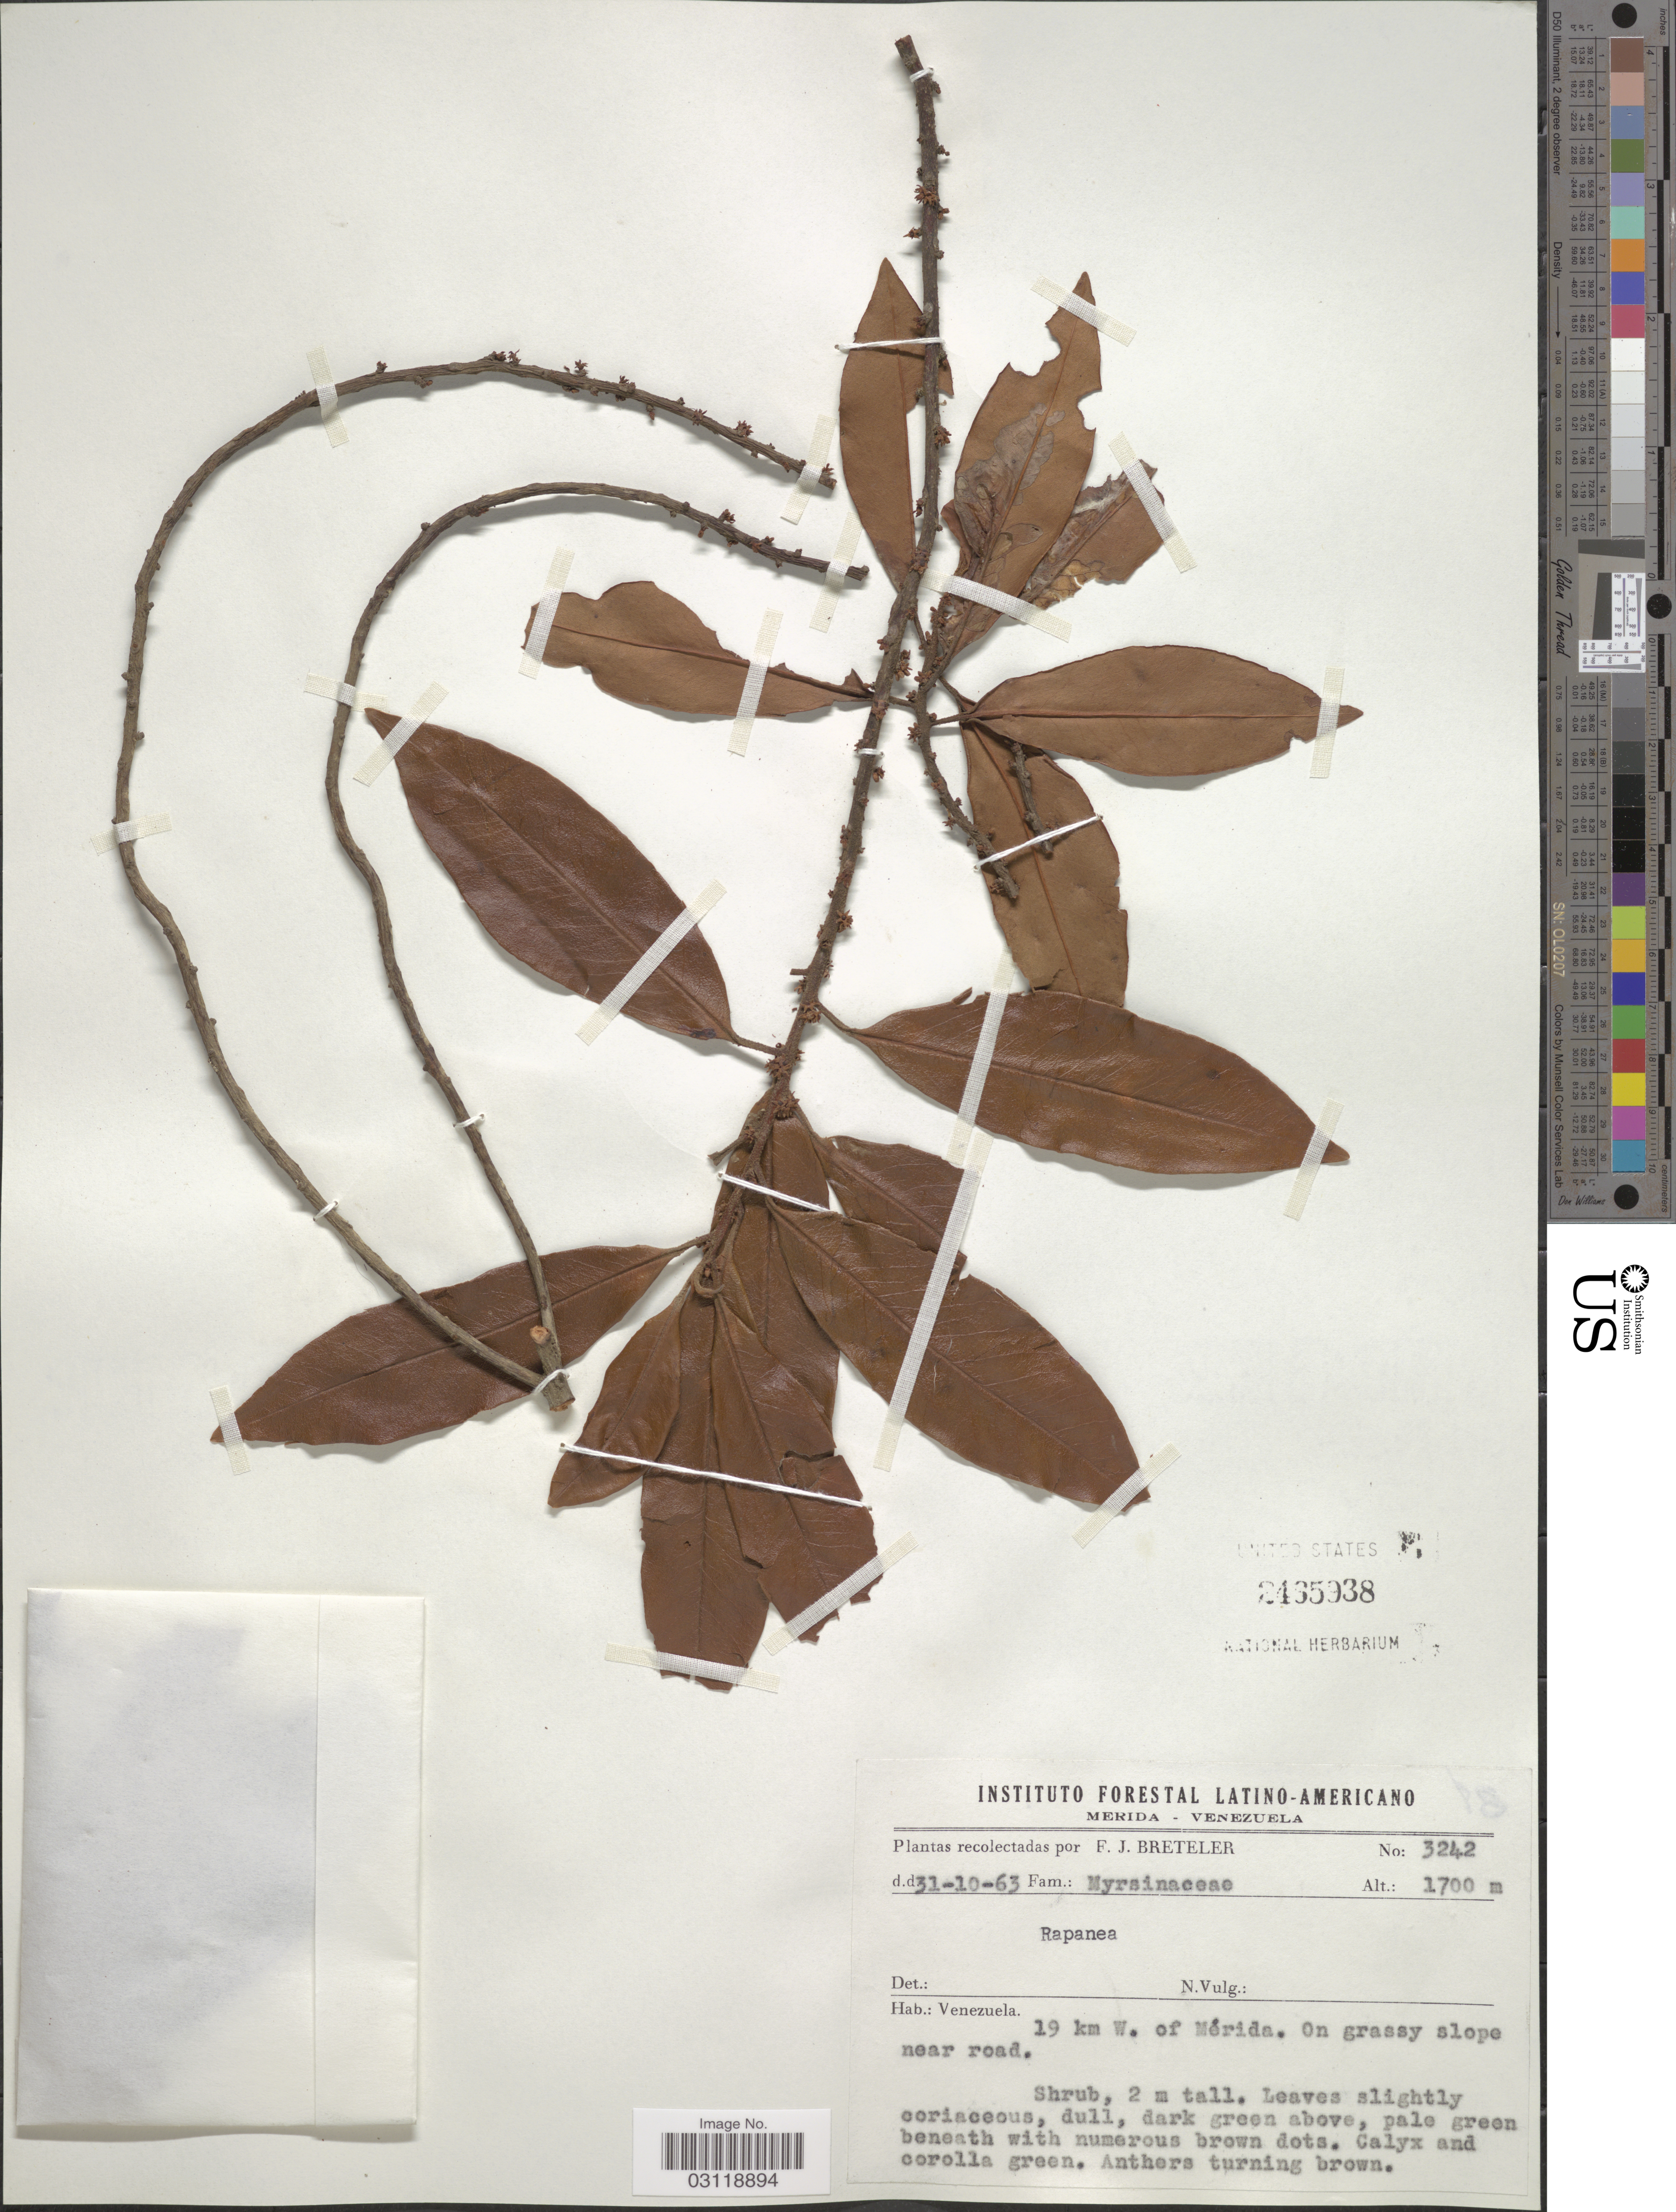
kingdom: Plantae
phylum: Tracheophyta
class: Magnoliopsida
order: Ericales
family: Primulaceae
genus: Rapanea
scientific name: Rapanea sp.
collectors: F. J. Breteler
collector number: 3242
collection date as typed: Transcribed d/m/y: 31/10/63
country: Venezuela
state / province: Mérida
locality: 19 km W. of Mérida.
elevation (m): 1700